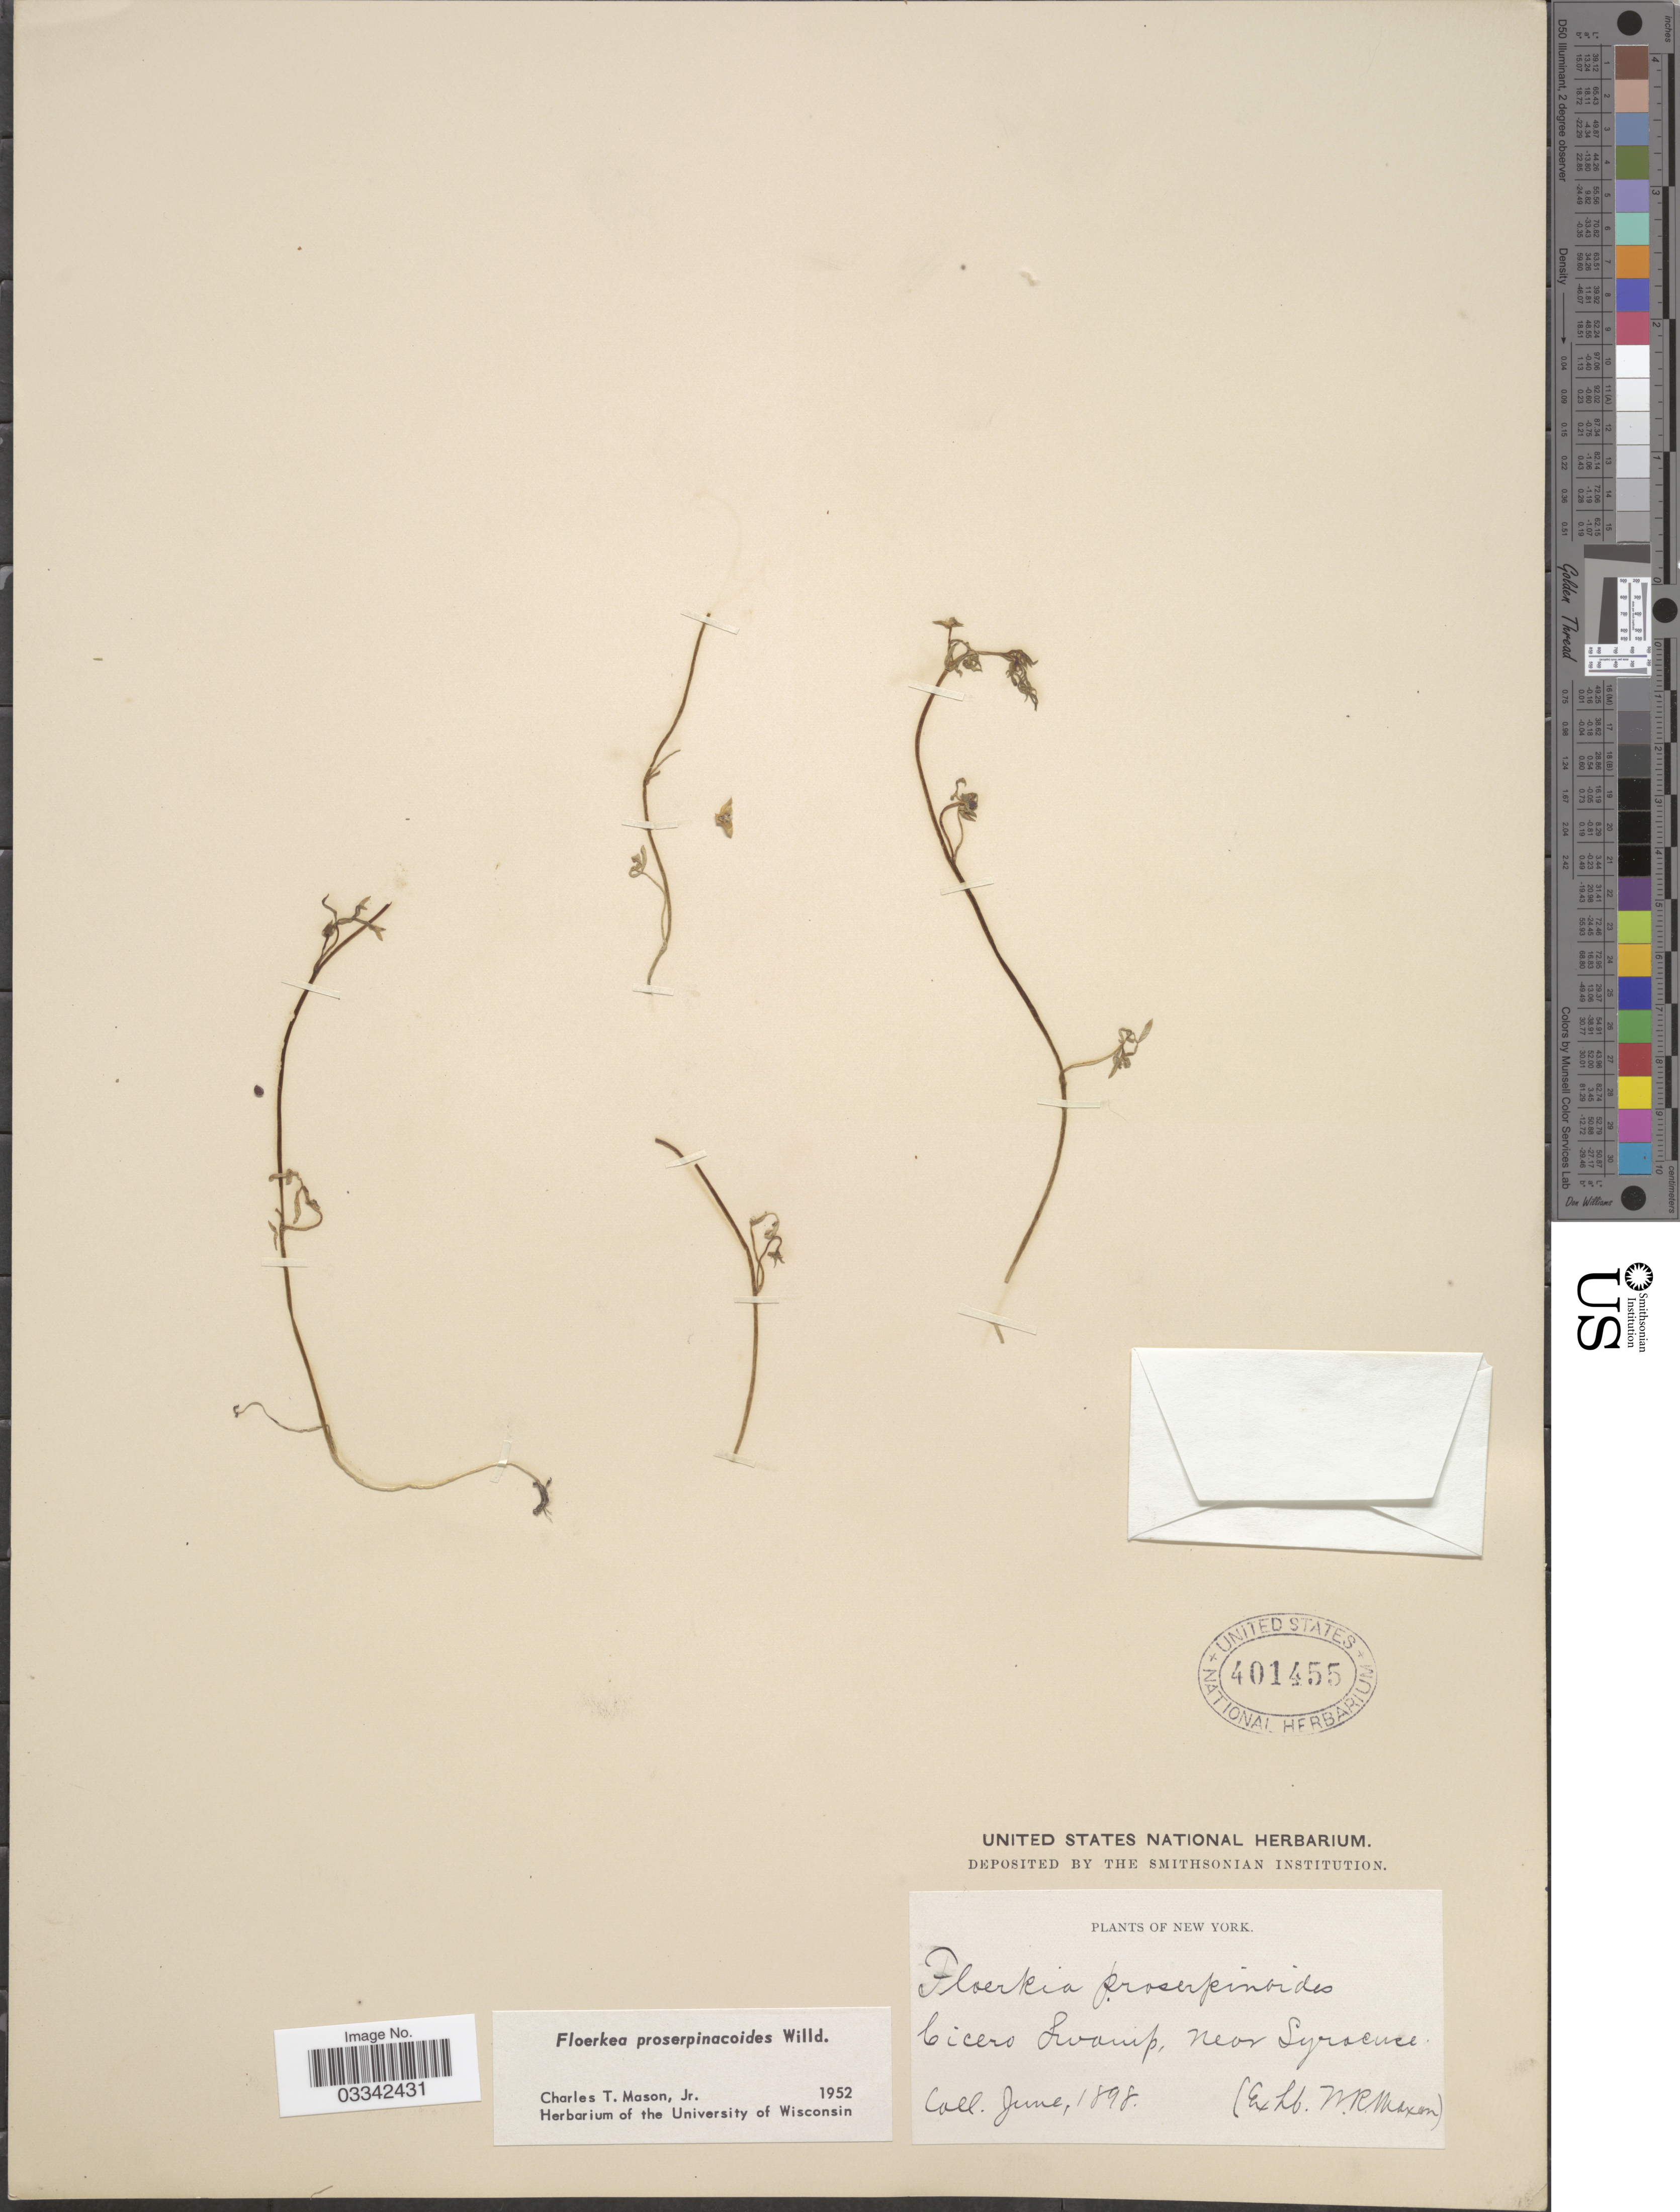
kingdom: Plantae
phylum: Tracheophyta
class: Magnoliopsida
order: Brassicales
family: Limnanthaceae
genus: Floerkea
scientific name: Floerkea proserpinacoides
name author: Willd.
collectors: ex herb. William R. Maxon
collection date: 1898-06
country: United States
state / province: New York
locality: Cicero Swamp, near Syracuse.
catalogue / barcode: US 401455